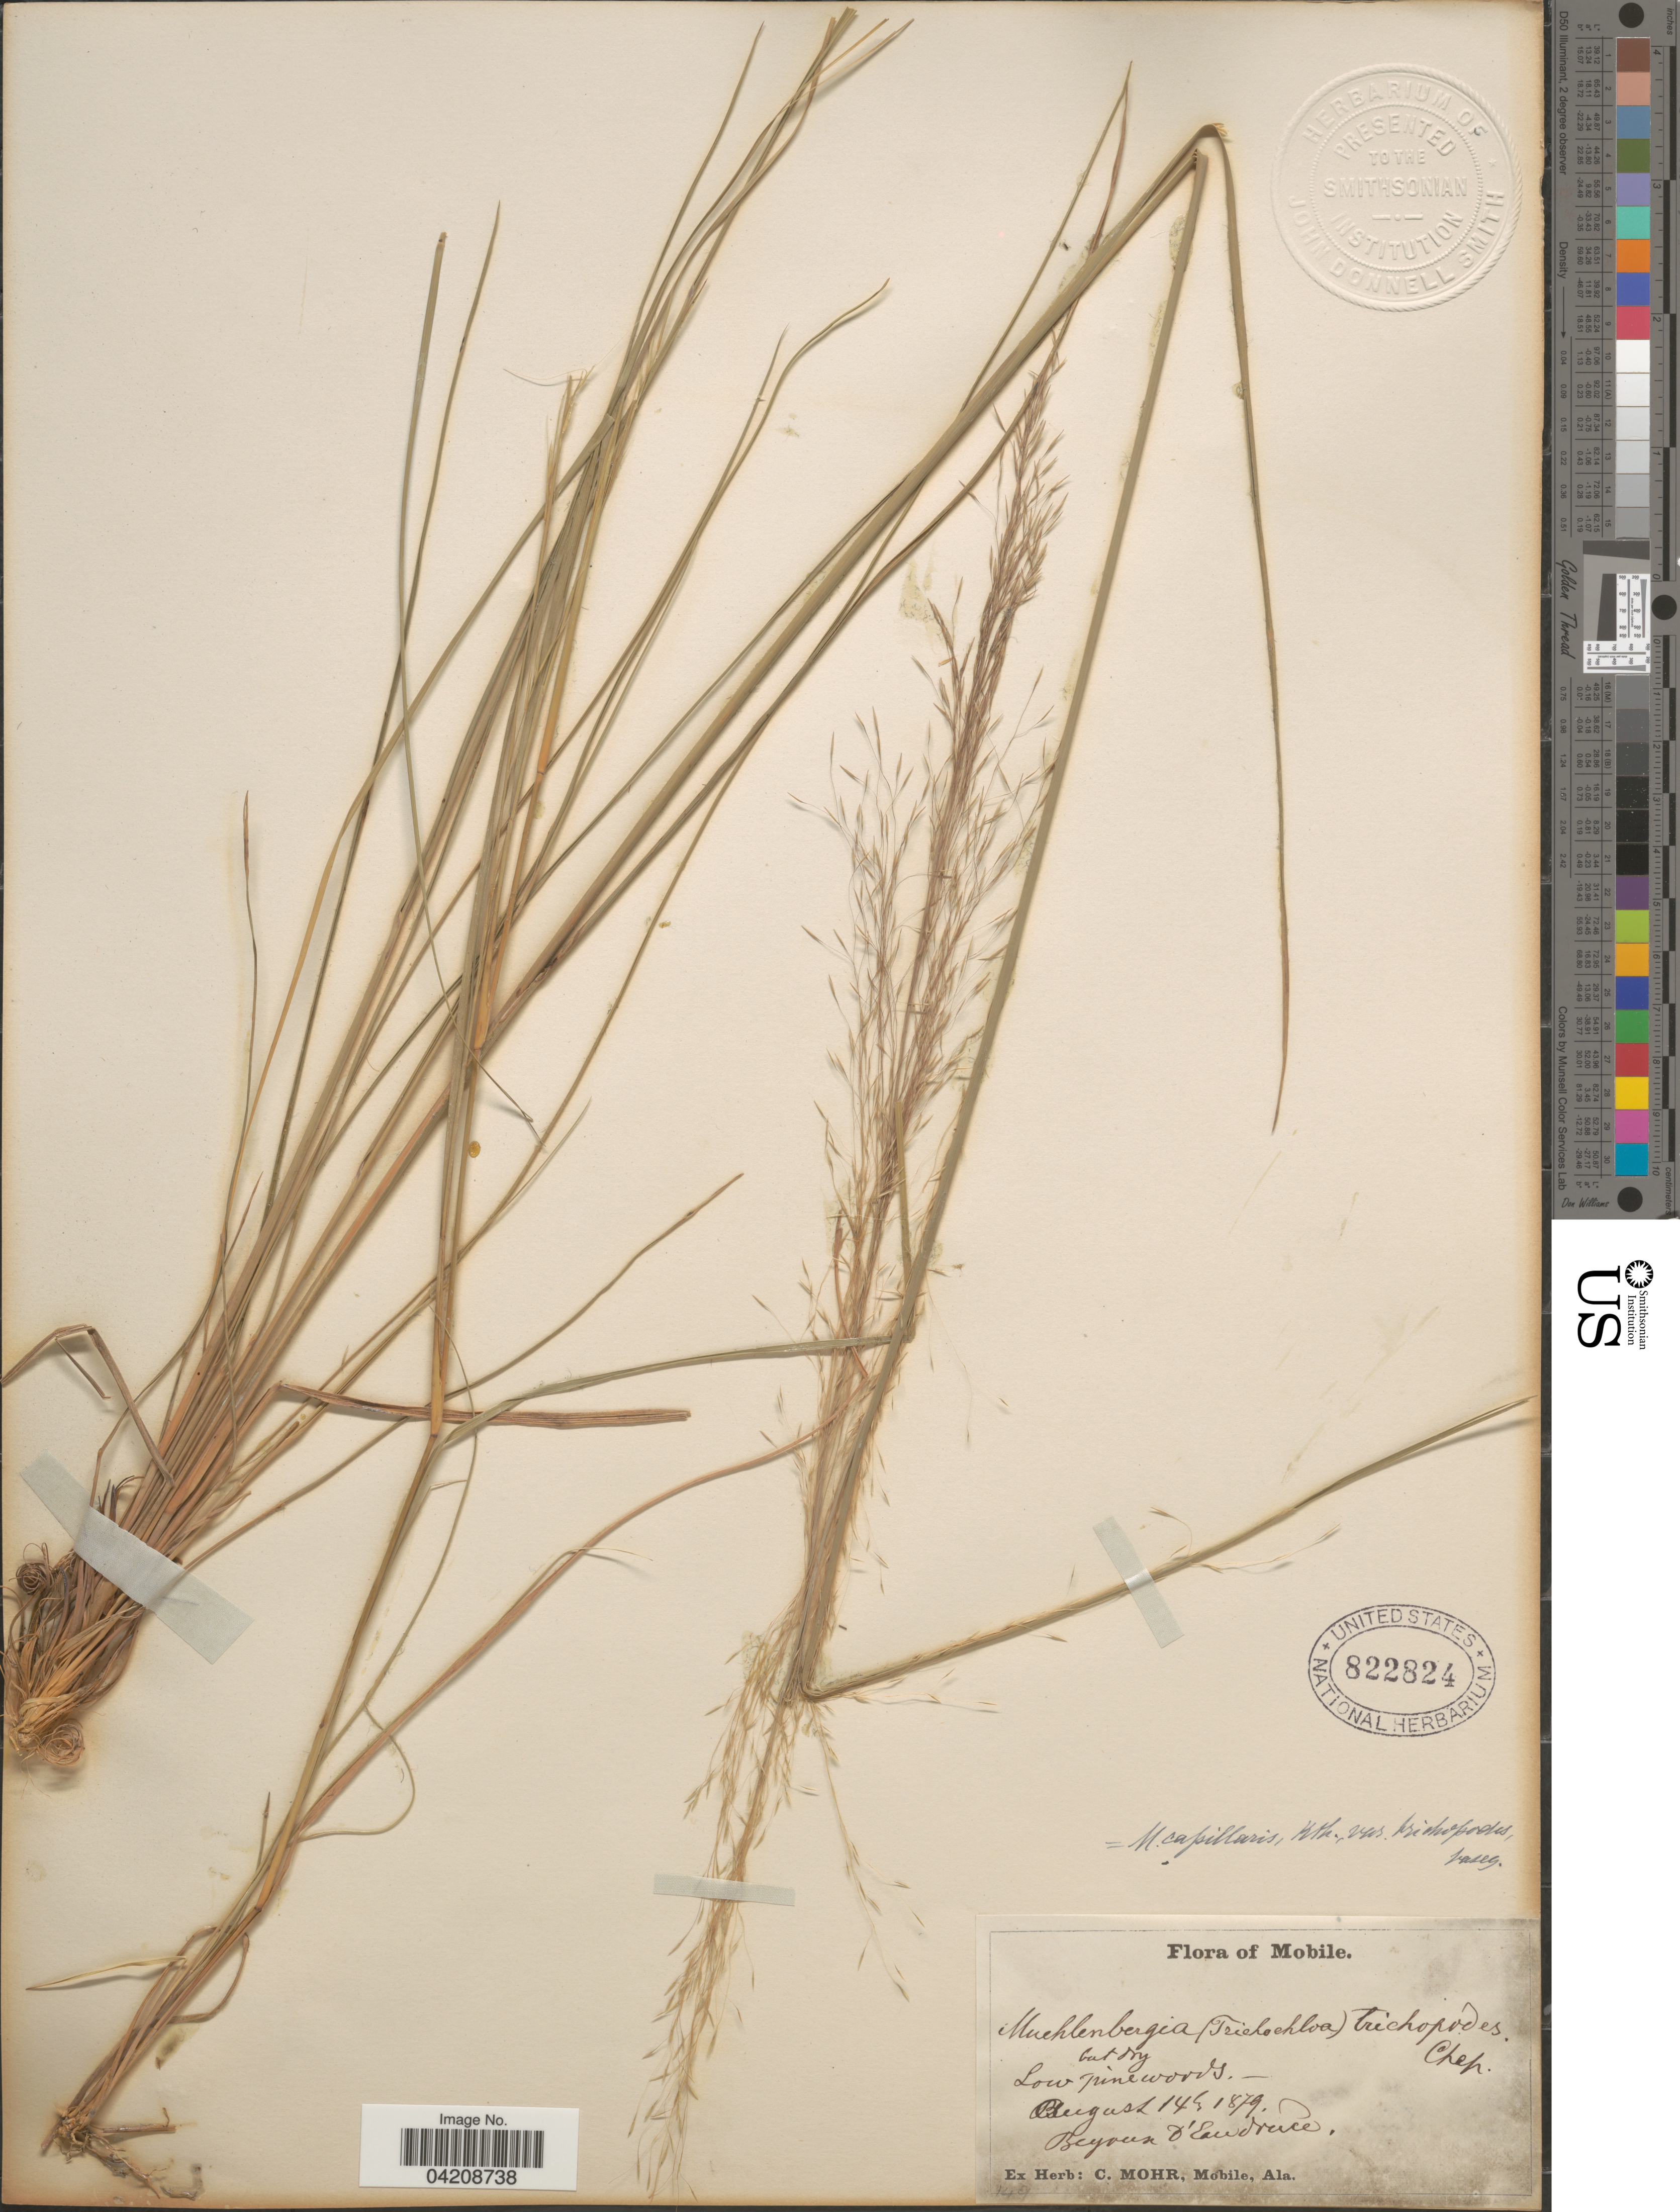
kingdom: Plantae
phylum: Tracheophyta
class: Liliopsida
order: Poales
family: Poaceae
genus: Muhlenbergia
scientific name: Muhlenbergia expansa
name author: Trin.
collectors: ex herb. C. Mohr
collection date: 1879-08-14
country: United States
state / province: Alabama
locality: Bayoux d'eau douce.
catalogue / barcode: US 822824